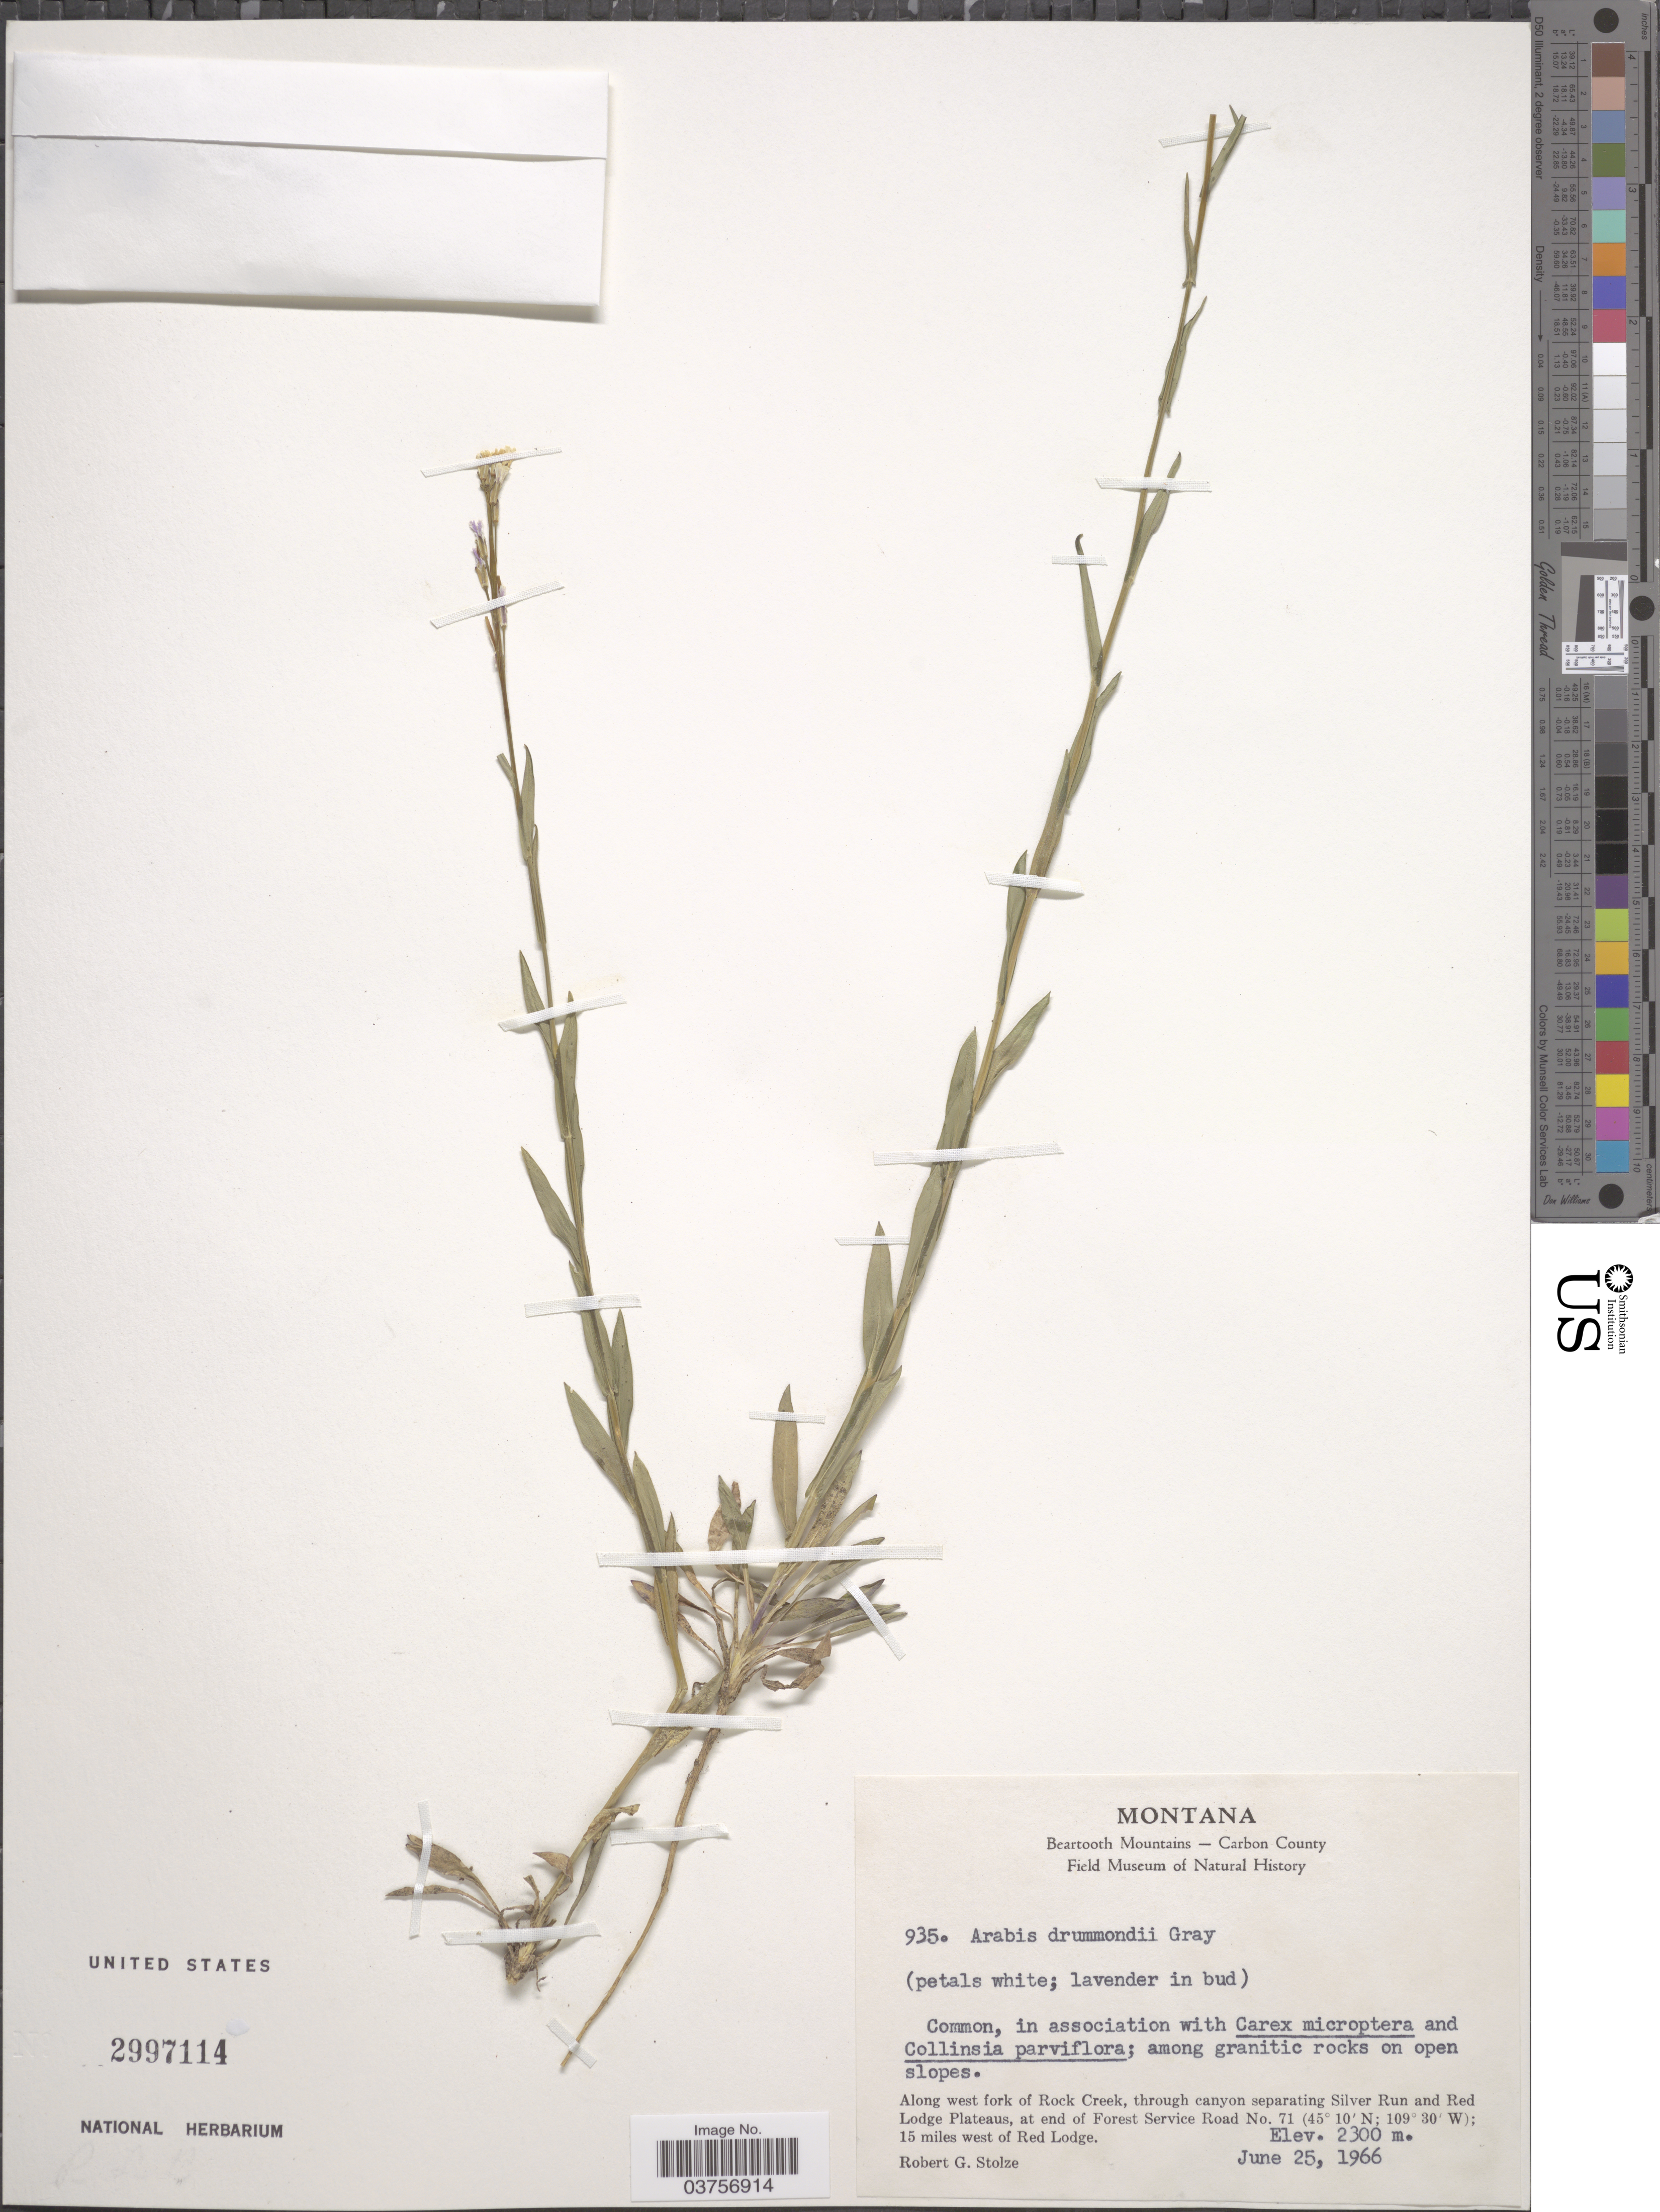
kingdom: Plantae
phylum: Tracheophyta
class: Magnoliopsida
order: Brassicales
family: Brassicaceae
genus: Arabis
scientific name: Arabis drummondii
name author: A. Gray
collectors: R. G. Stolze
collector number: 935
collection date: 1966-06-25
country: United States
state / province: Montana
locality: Beartooth Mountains - Carbon County. Among granitic rocks on open slopes. Along west fork of Rock Creek, through canyon separating Silver Run and Red Lodge Plateaus, at end of Forest Service Road No. 71. 15 miles west of Red Lodge.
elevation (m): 2300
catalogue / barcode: US 2997114